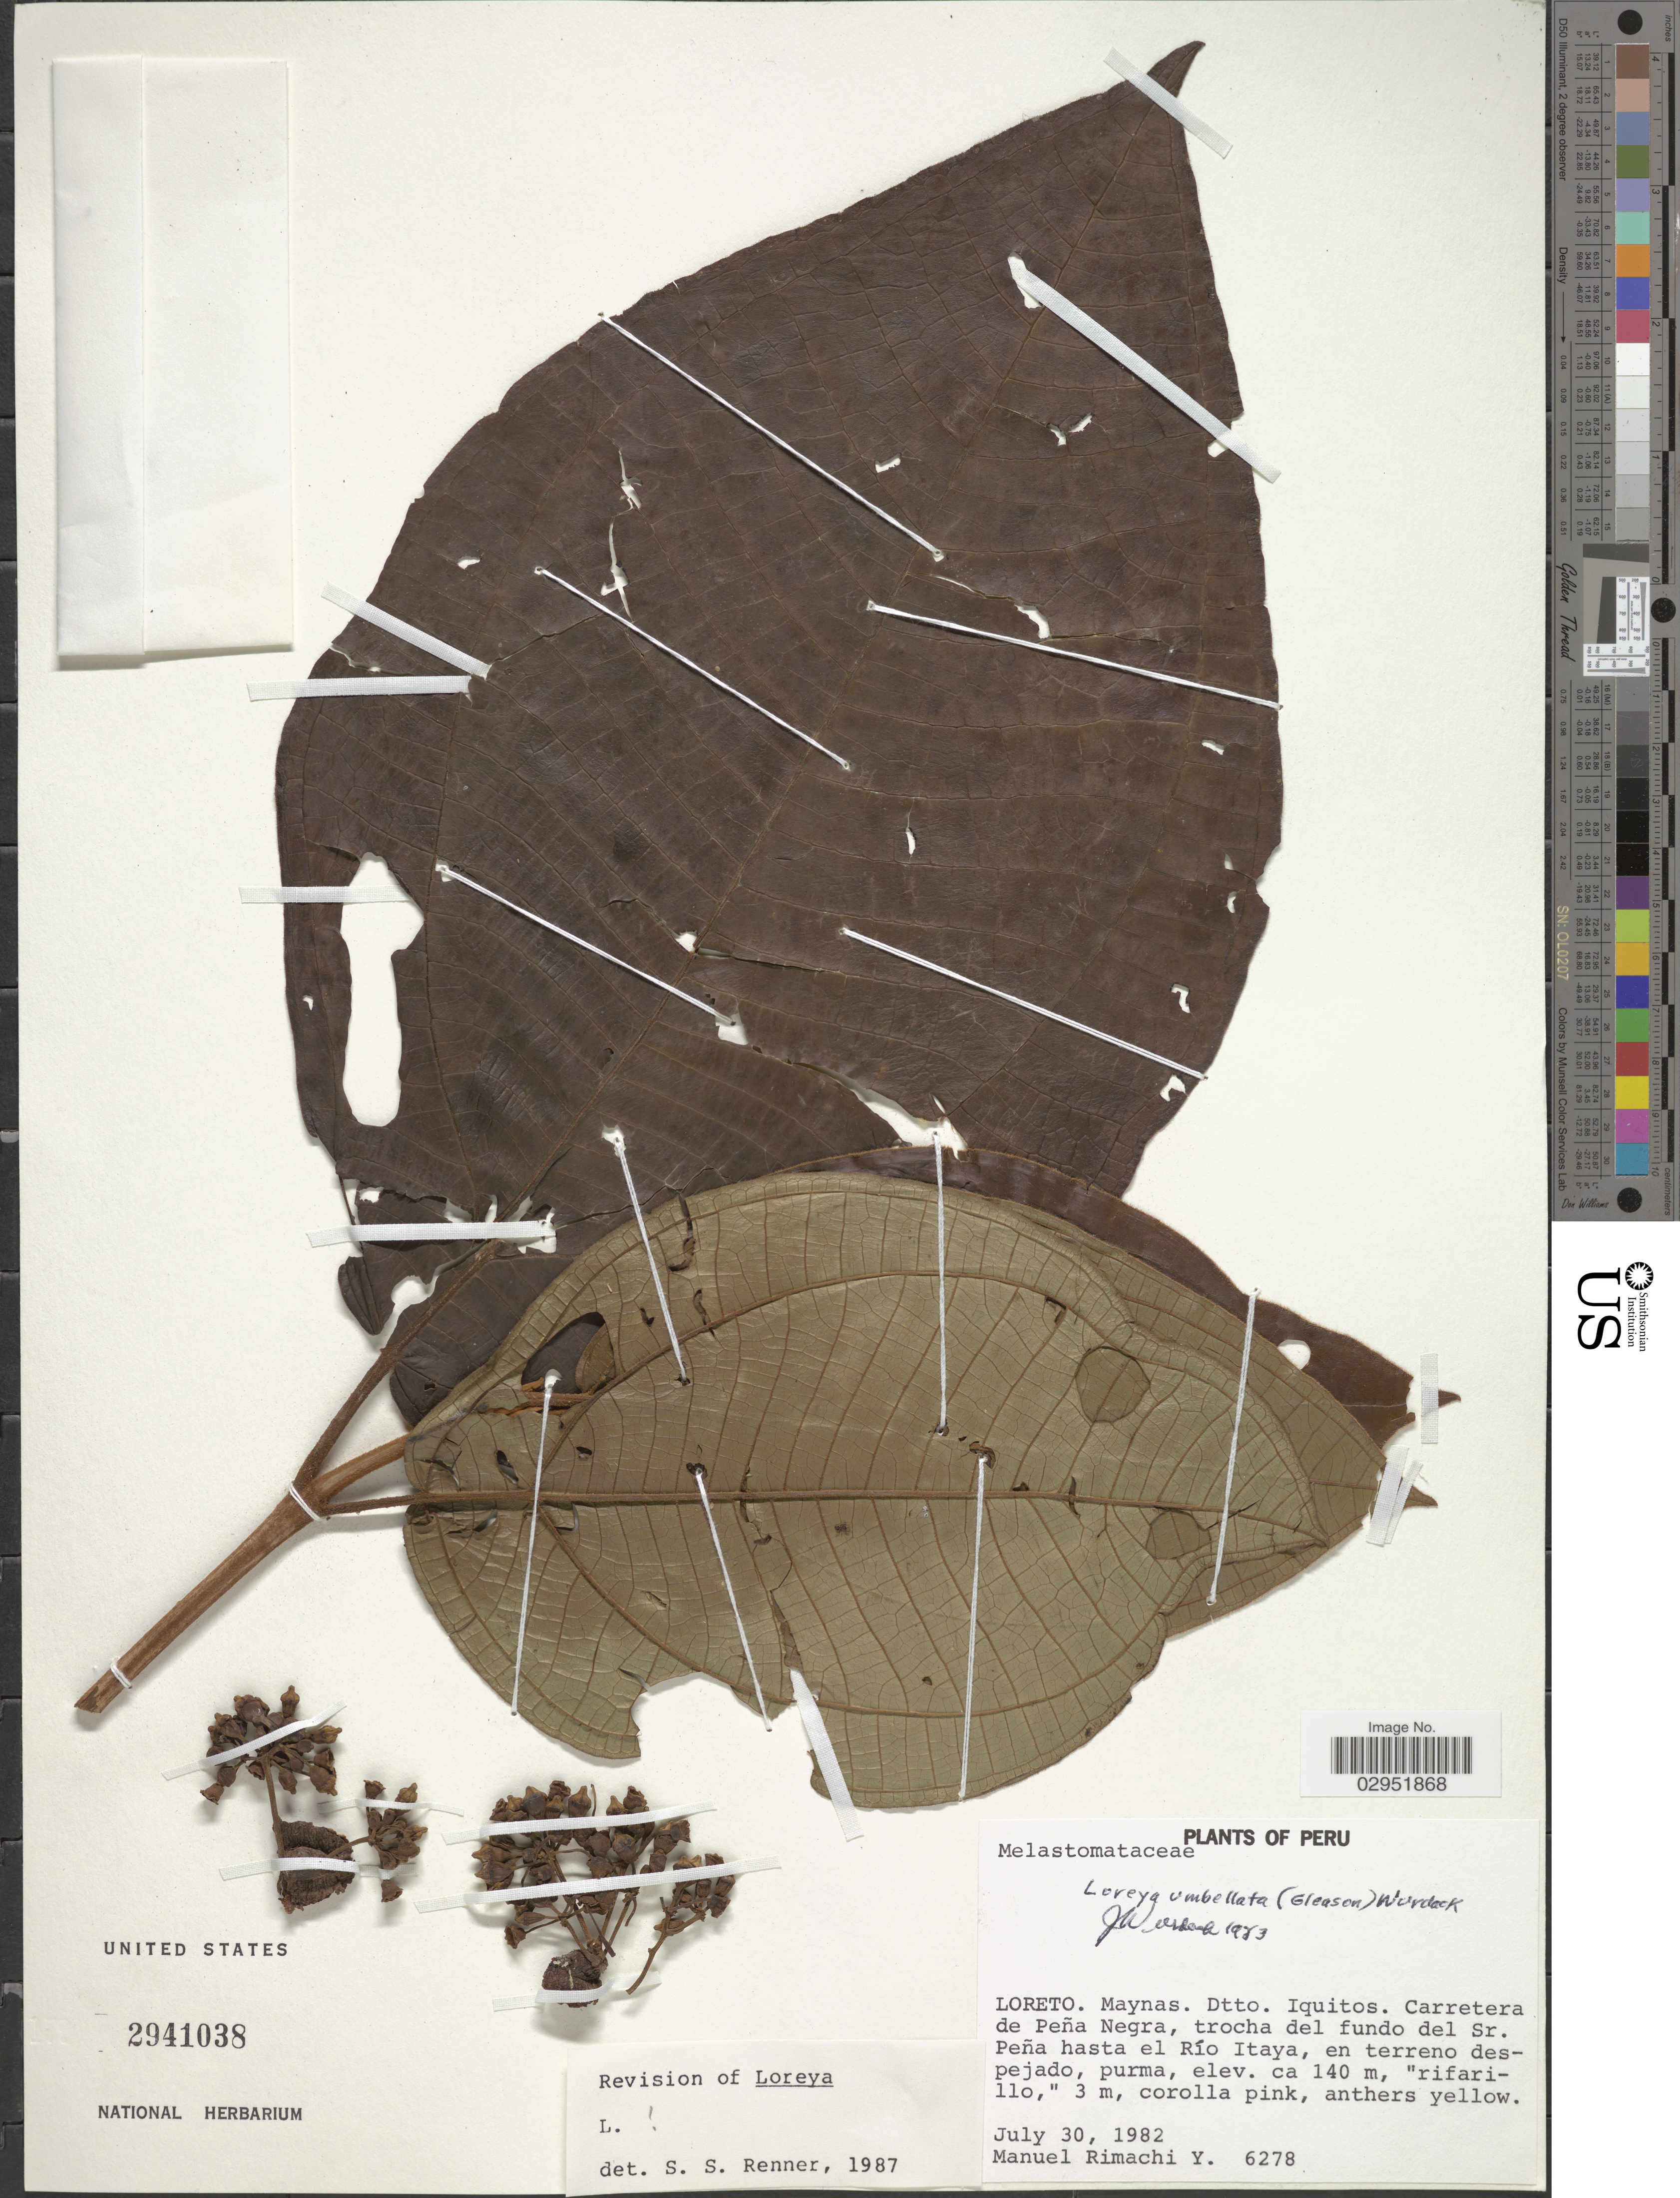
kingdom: Plantae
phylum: Tracheophyta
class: Magnoliopsida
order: Myrtales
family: Melastomataceae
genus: Bellucia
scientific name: Bellucia umbellata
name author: Gleason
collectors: M. Rimachi Y.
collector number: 6278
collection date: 1982-07-30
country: Peru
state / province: Loreto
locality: Maynas. Dtto. Iquitos. Carretera de Peña Negra, trocha del fundo del Sr. Peña hasta el Río Itaya.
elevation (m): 140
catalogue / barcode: US 2941038